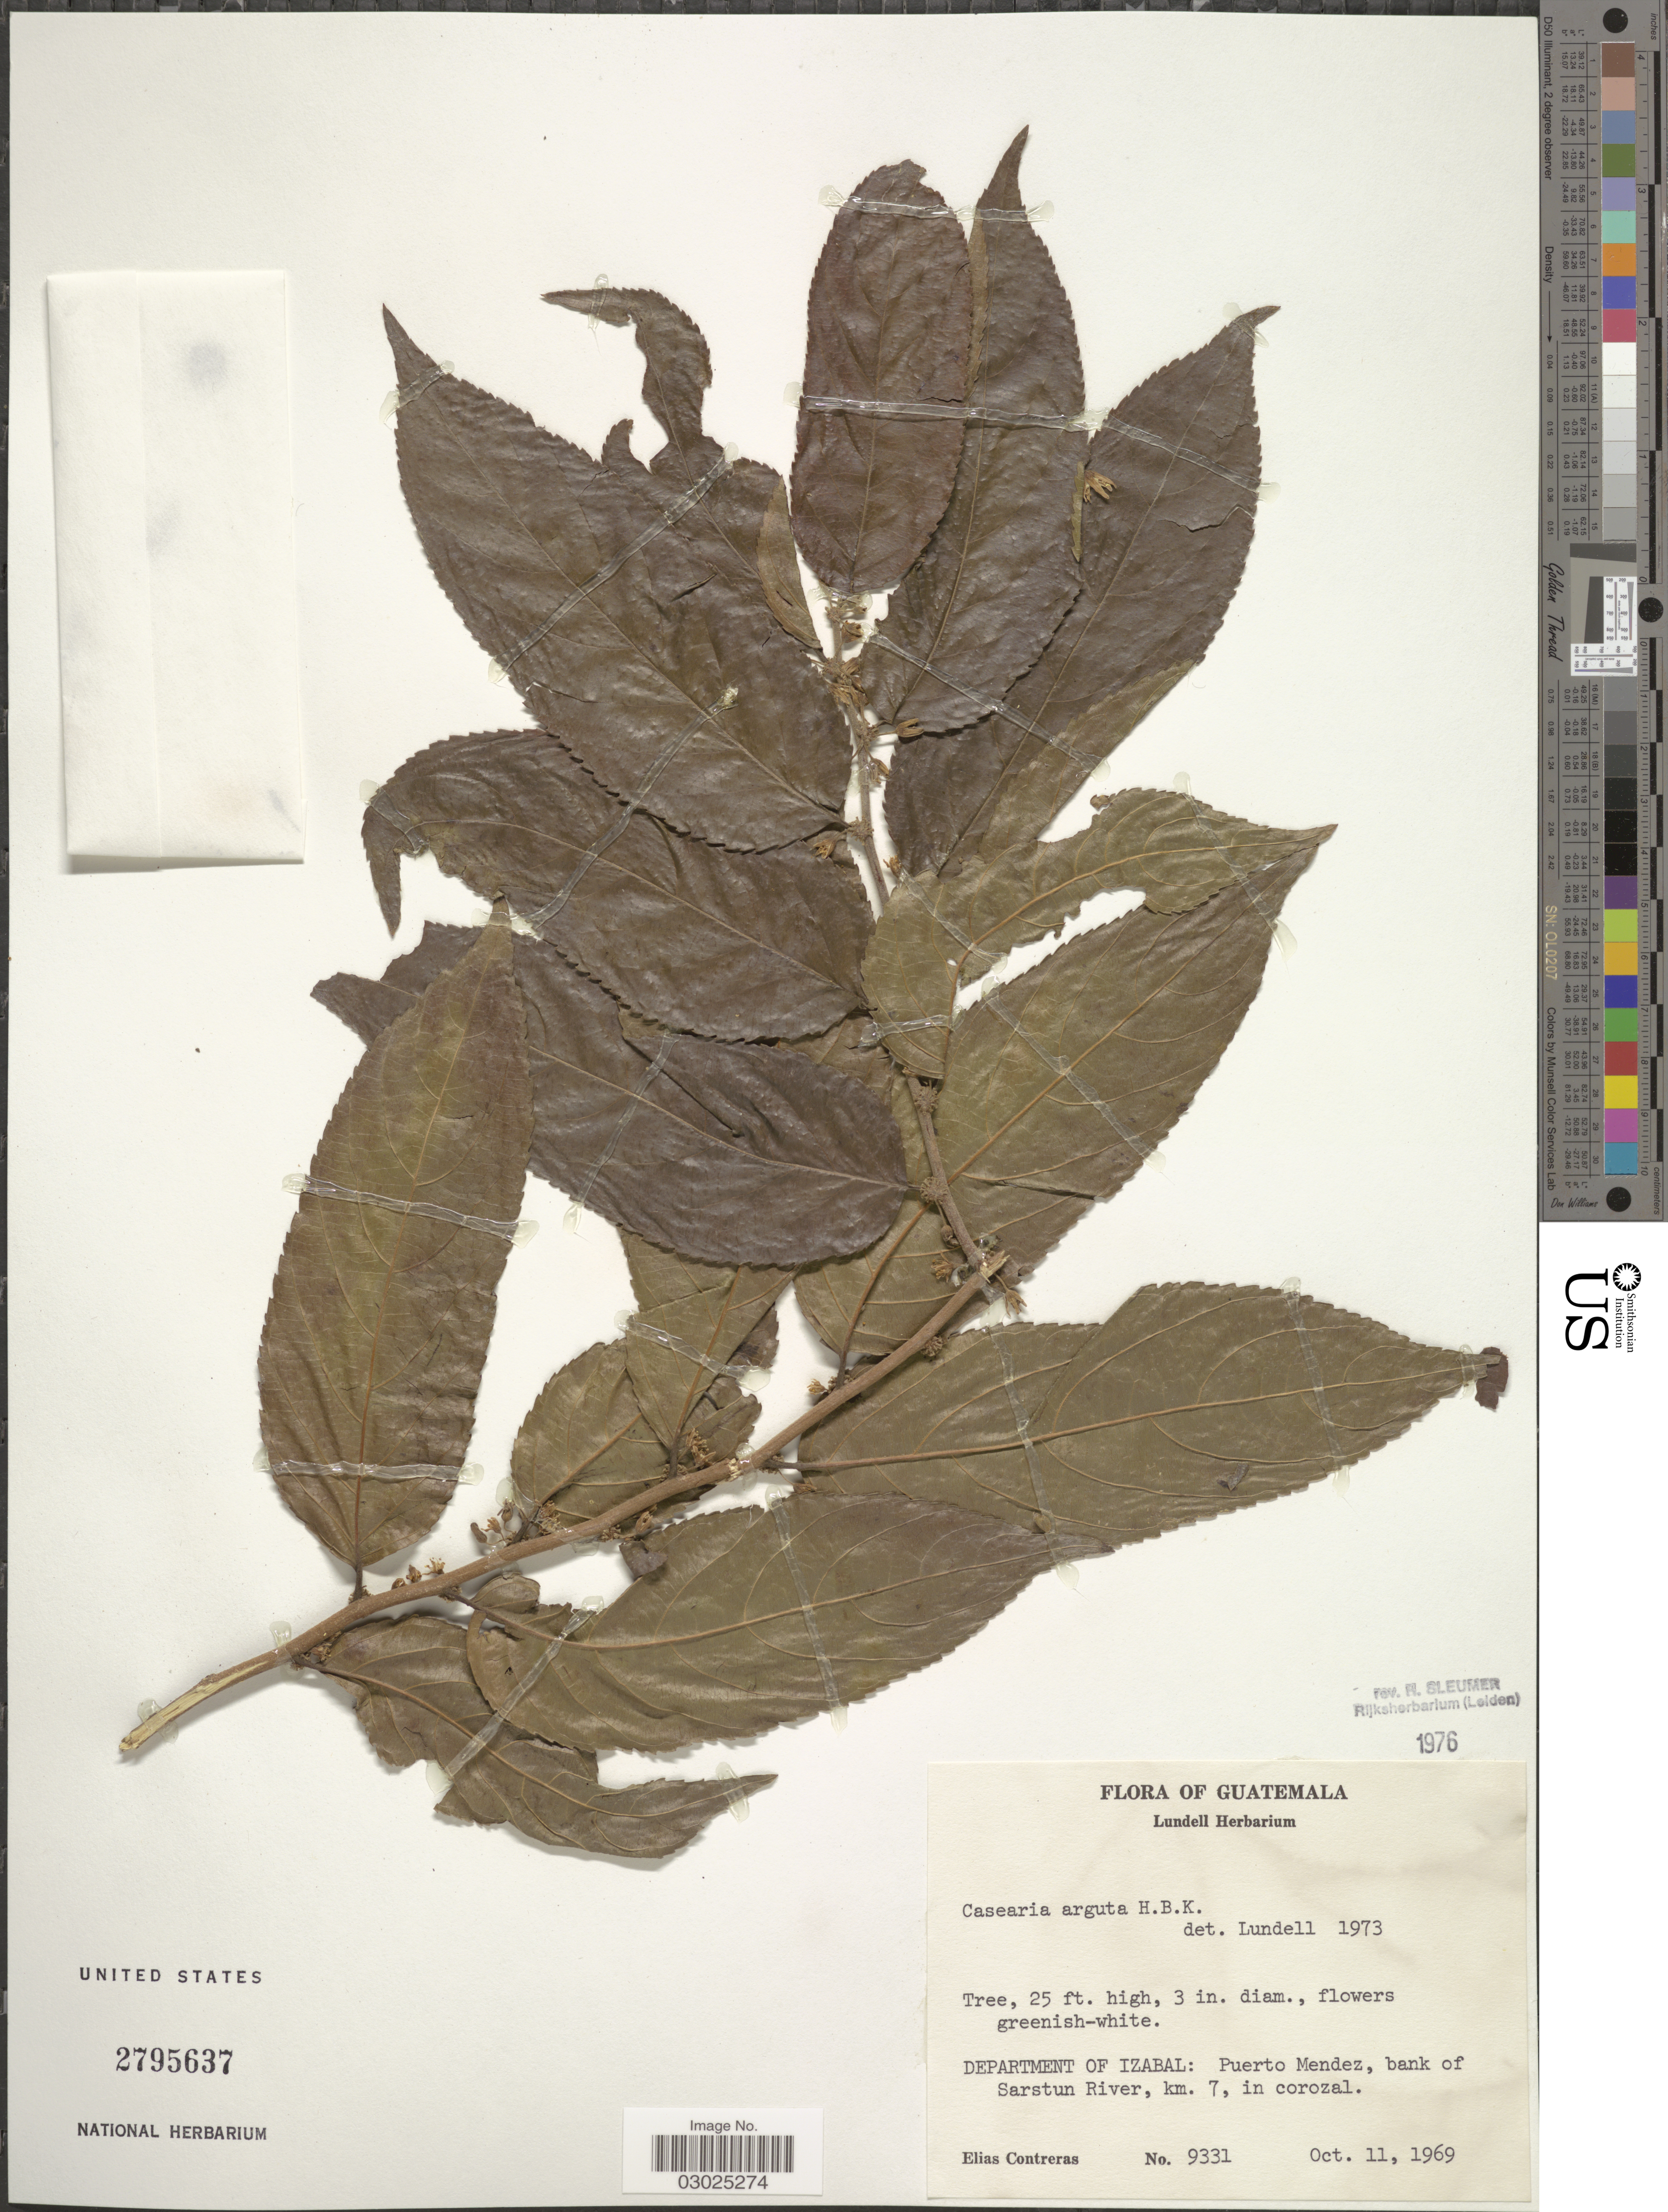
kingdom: Plantae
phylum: Tracheophyta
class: Magnoliopsida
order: Malpighiales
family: Salicaceae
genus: Casearia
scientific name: Casearia arguta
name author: Kunth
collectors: E. Contreras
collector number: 9331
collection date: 1969-10-11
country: Guatemala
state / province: Izabal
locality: Department of Izabal: Puerto Mendez, on bank of Sarstun River, km. 7, in corozal.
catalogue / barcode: US 2795637